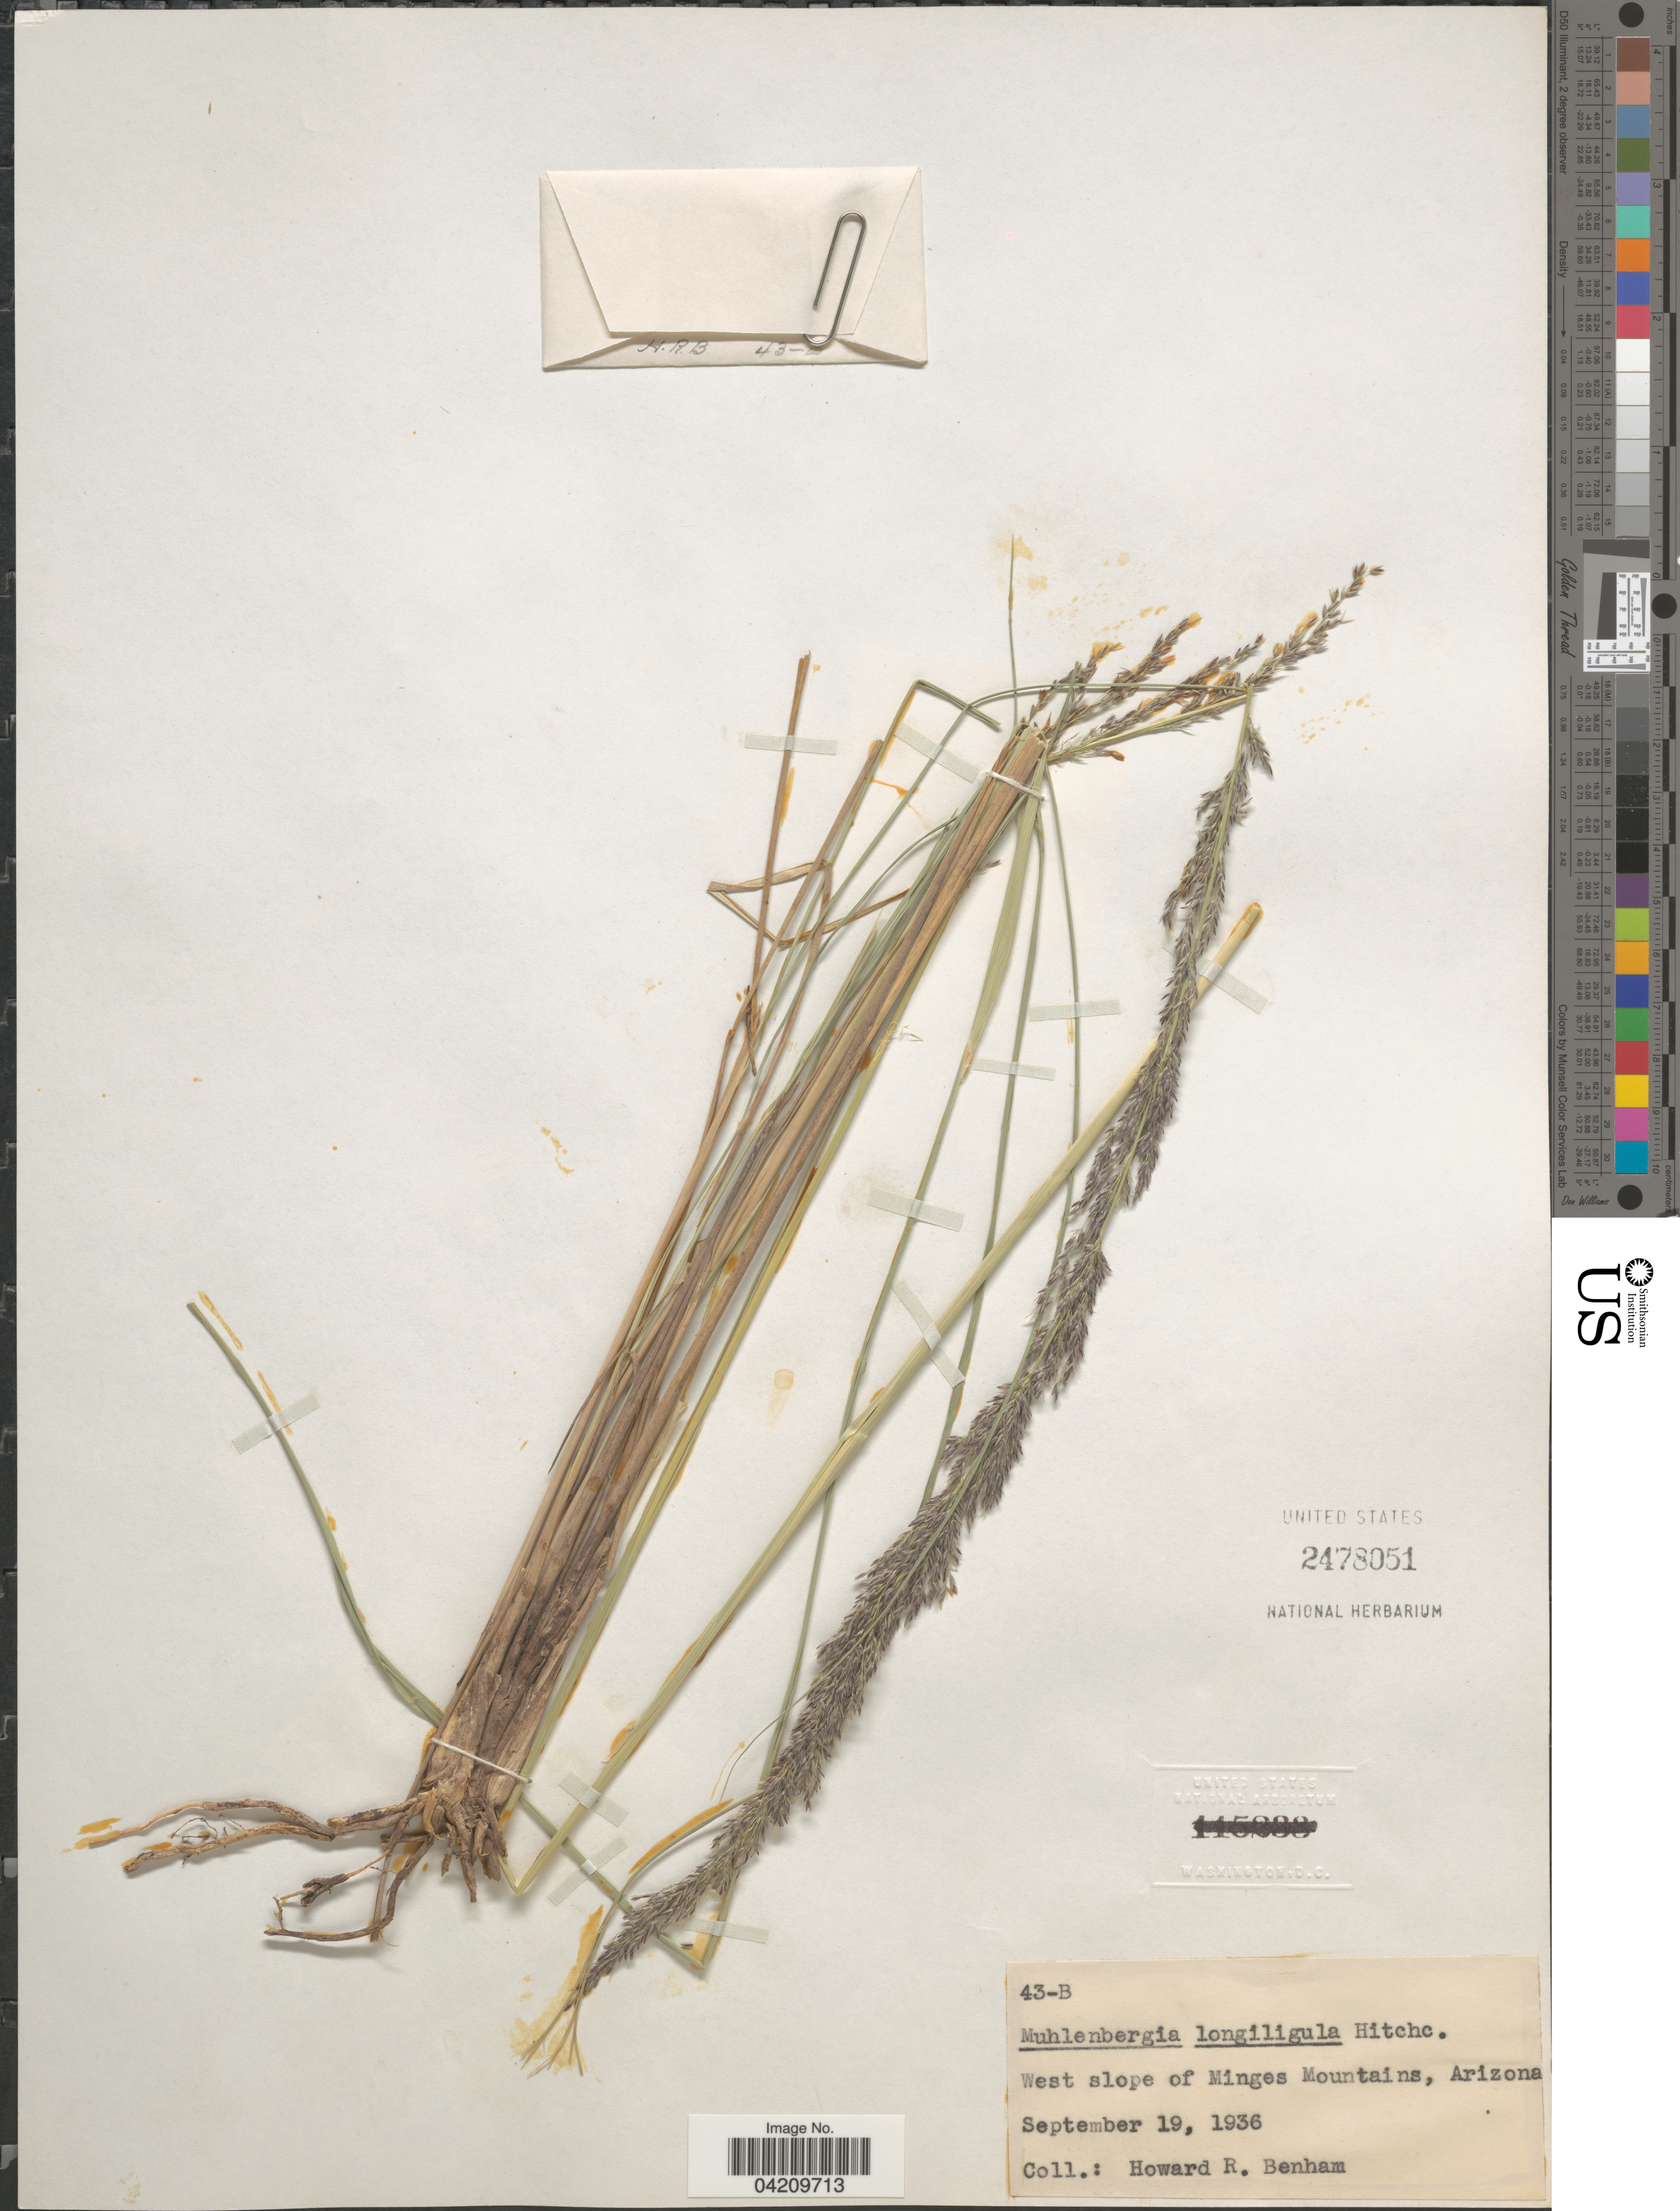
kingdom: Plantae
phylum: Tracheophyta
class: Liliopsida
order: Poales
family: Poaceae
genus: Muhlenbergia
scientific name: Muhlenbergia longiligula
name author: Hitchc.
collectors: H. Benham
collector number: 43-B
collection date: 1936-09-19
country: United States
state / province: Arizona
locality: West slope of Minges Mountains.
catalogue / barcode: US 2478051